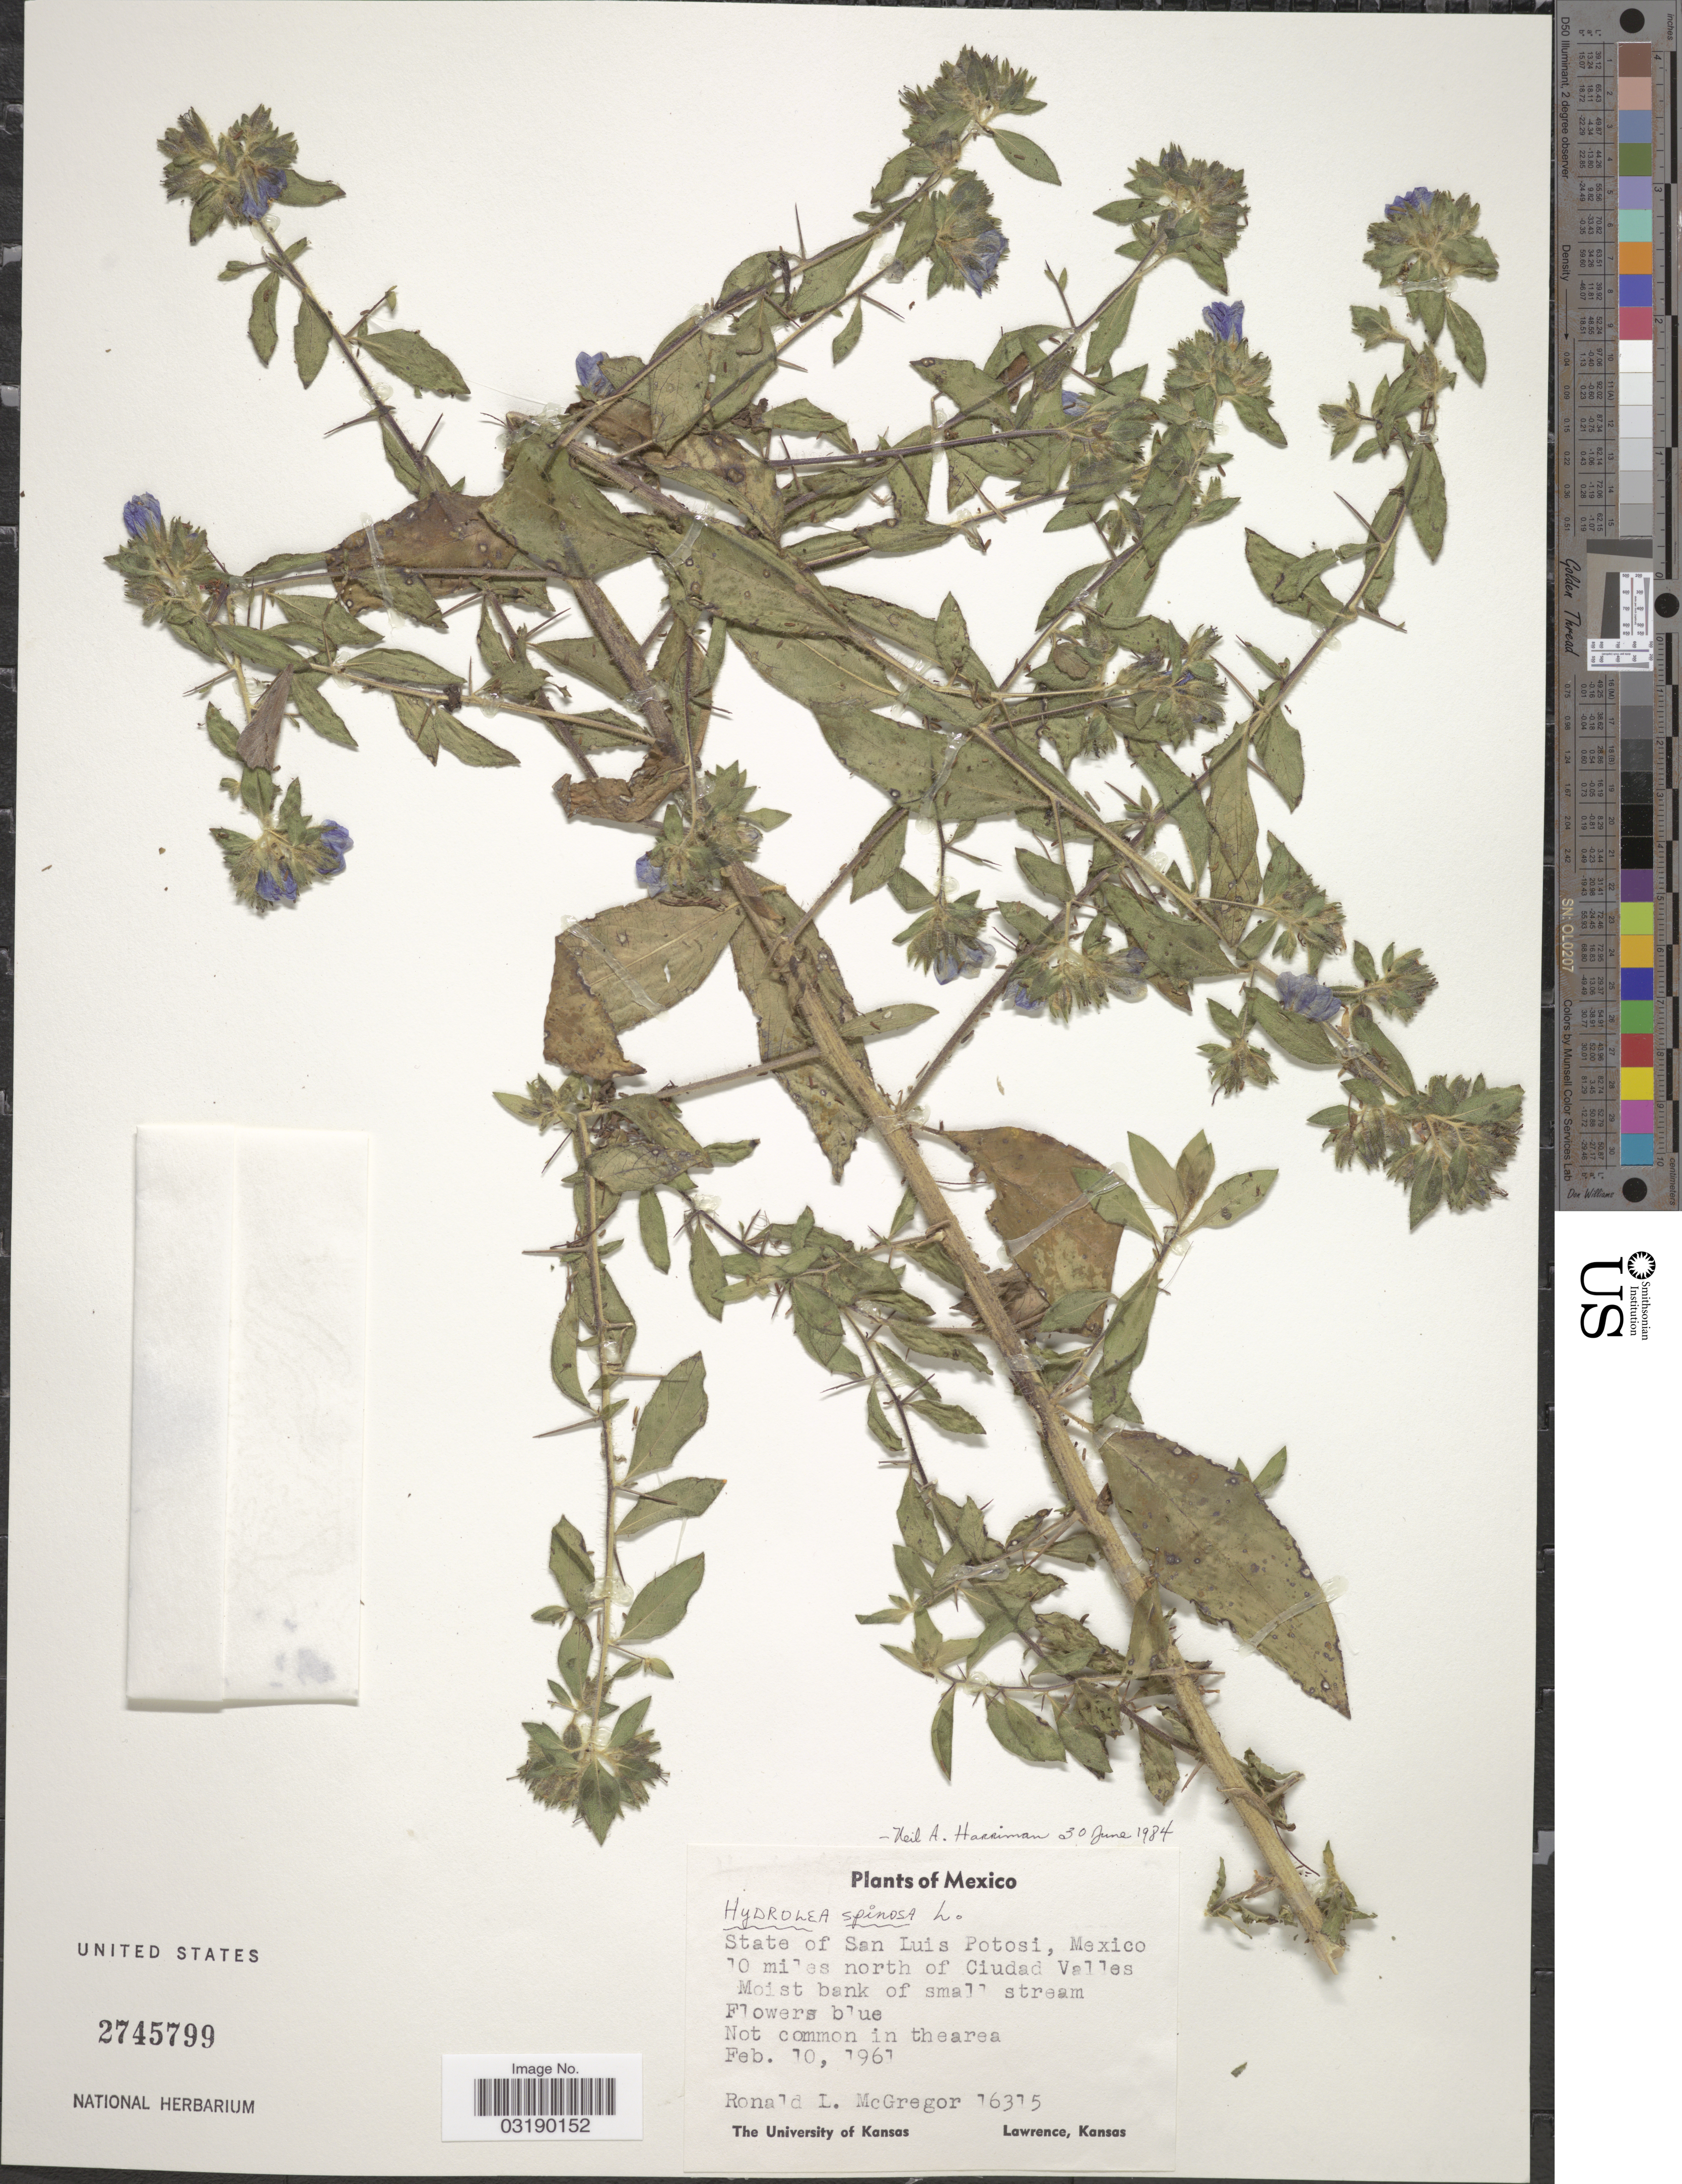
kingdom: Plantae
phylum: Tracheophyta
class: Magnoliopsida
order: Solanales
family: Hydroleaceae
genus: Hydrolea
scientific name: Hydrolea spinosa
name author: L.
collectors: R. McGregor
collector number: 16315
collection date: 1961-02-10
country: Mexico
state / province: San Luis Potosí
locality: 10 miles north of Ciudad Valles.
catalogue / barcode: US 2745799